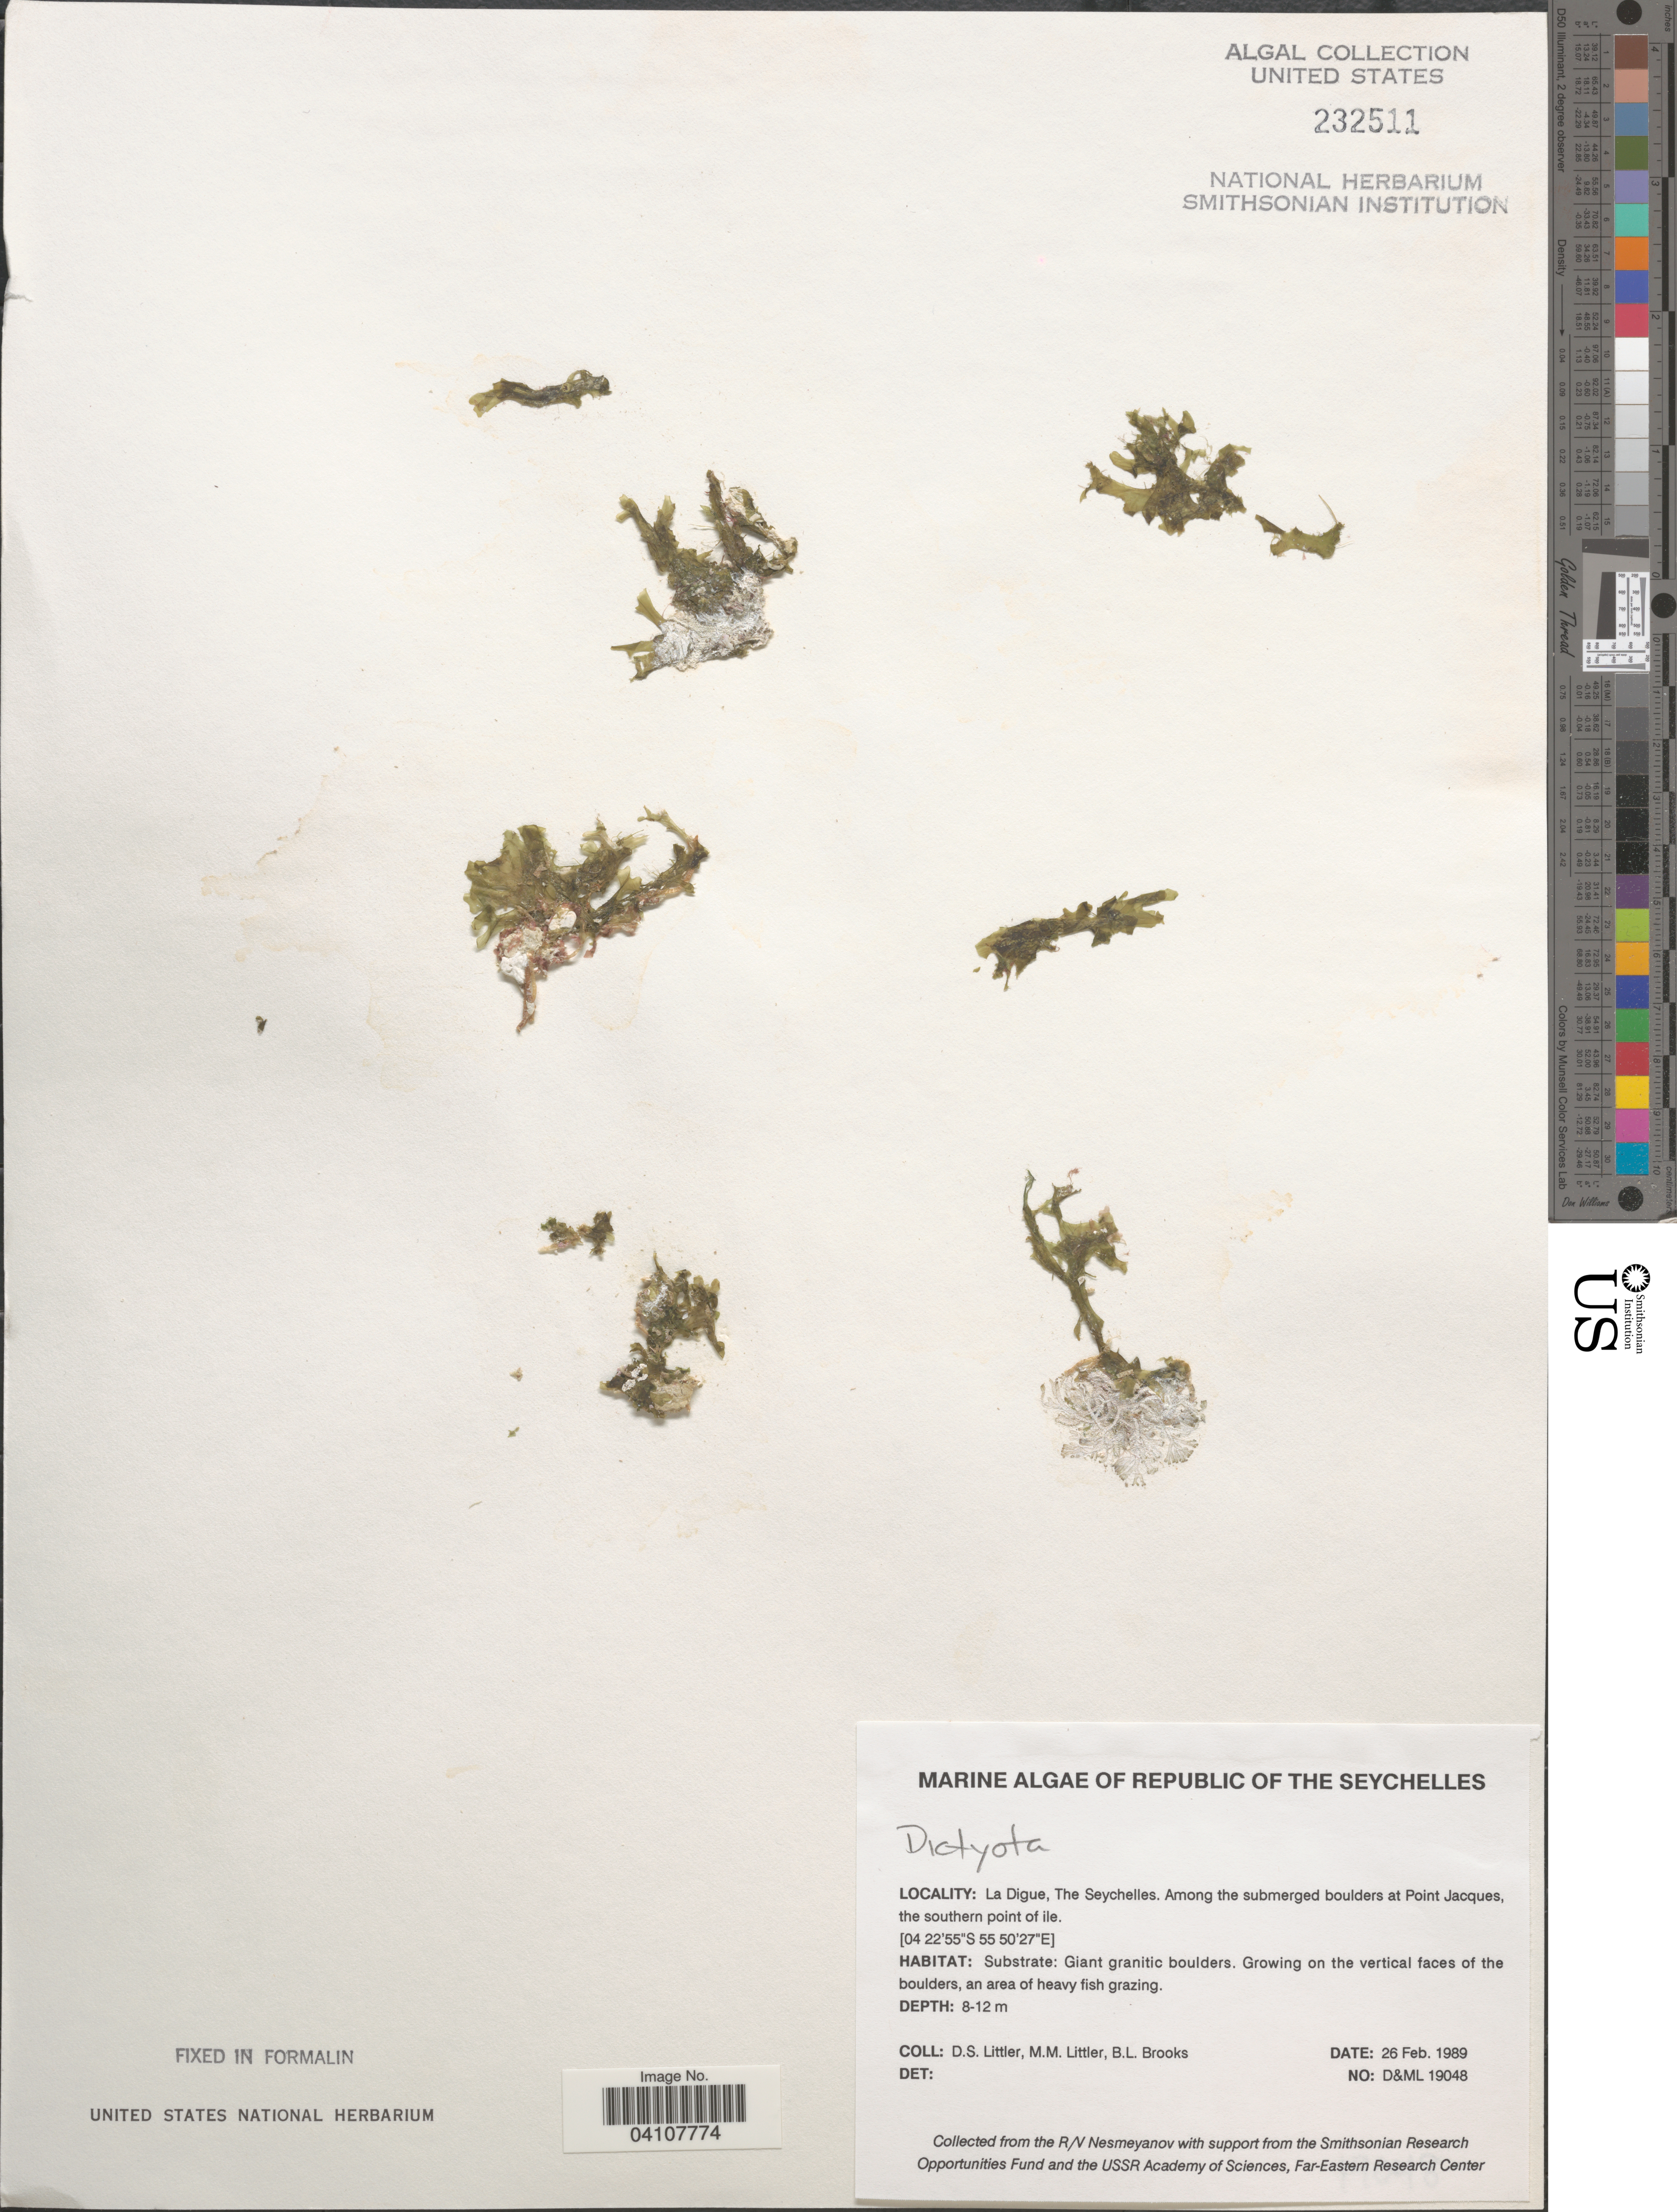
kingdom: Chromista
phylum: Ochrophyta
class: Phaeophyceae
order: Dictyotales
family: Dictyotaceae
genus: Dictyota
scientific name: Dictyota sp.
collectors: D. S. Littler & B. Brooks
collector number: D&ML19048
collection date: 1989-02-26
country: Seychelles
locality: Republic of the Seychelles. La Digue. Among the submerged boulders at Point Jacques, the southern point of ile.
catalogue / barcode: US 232511